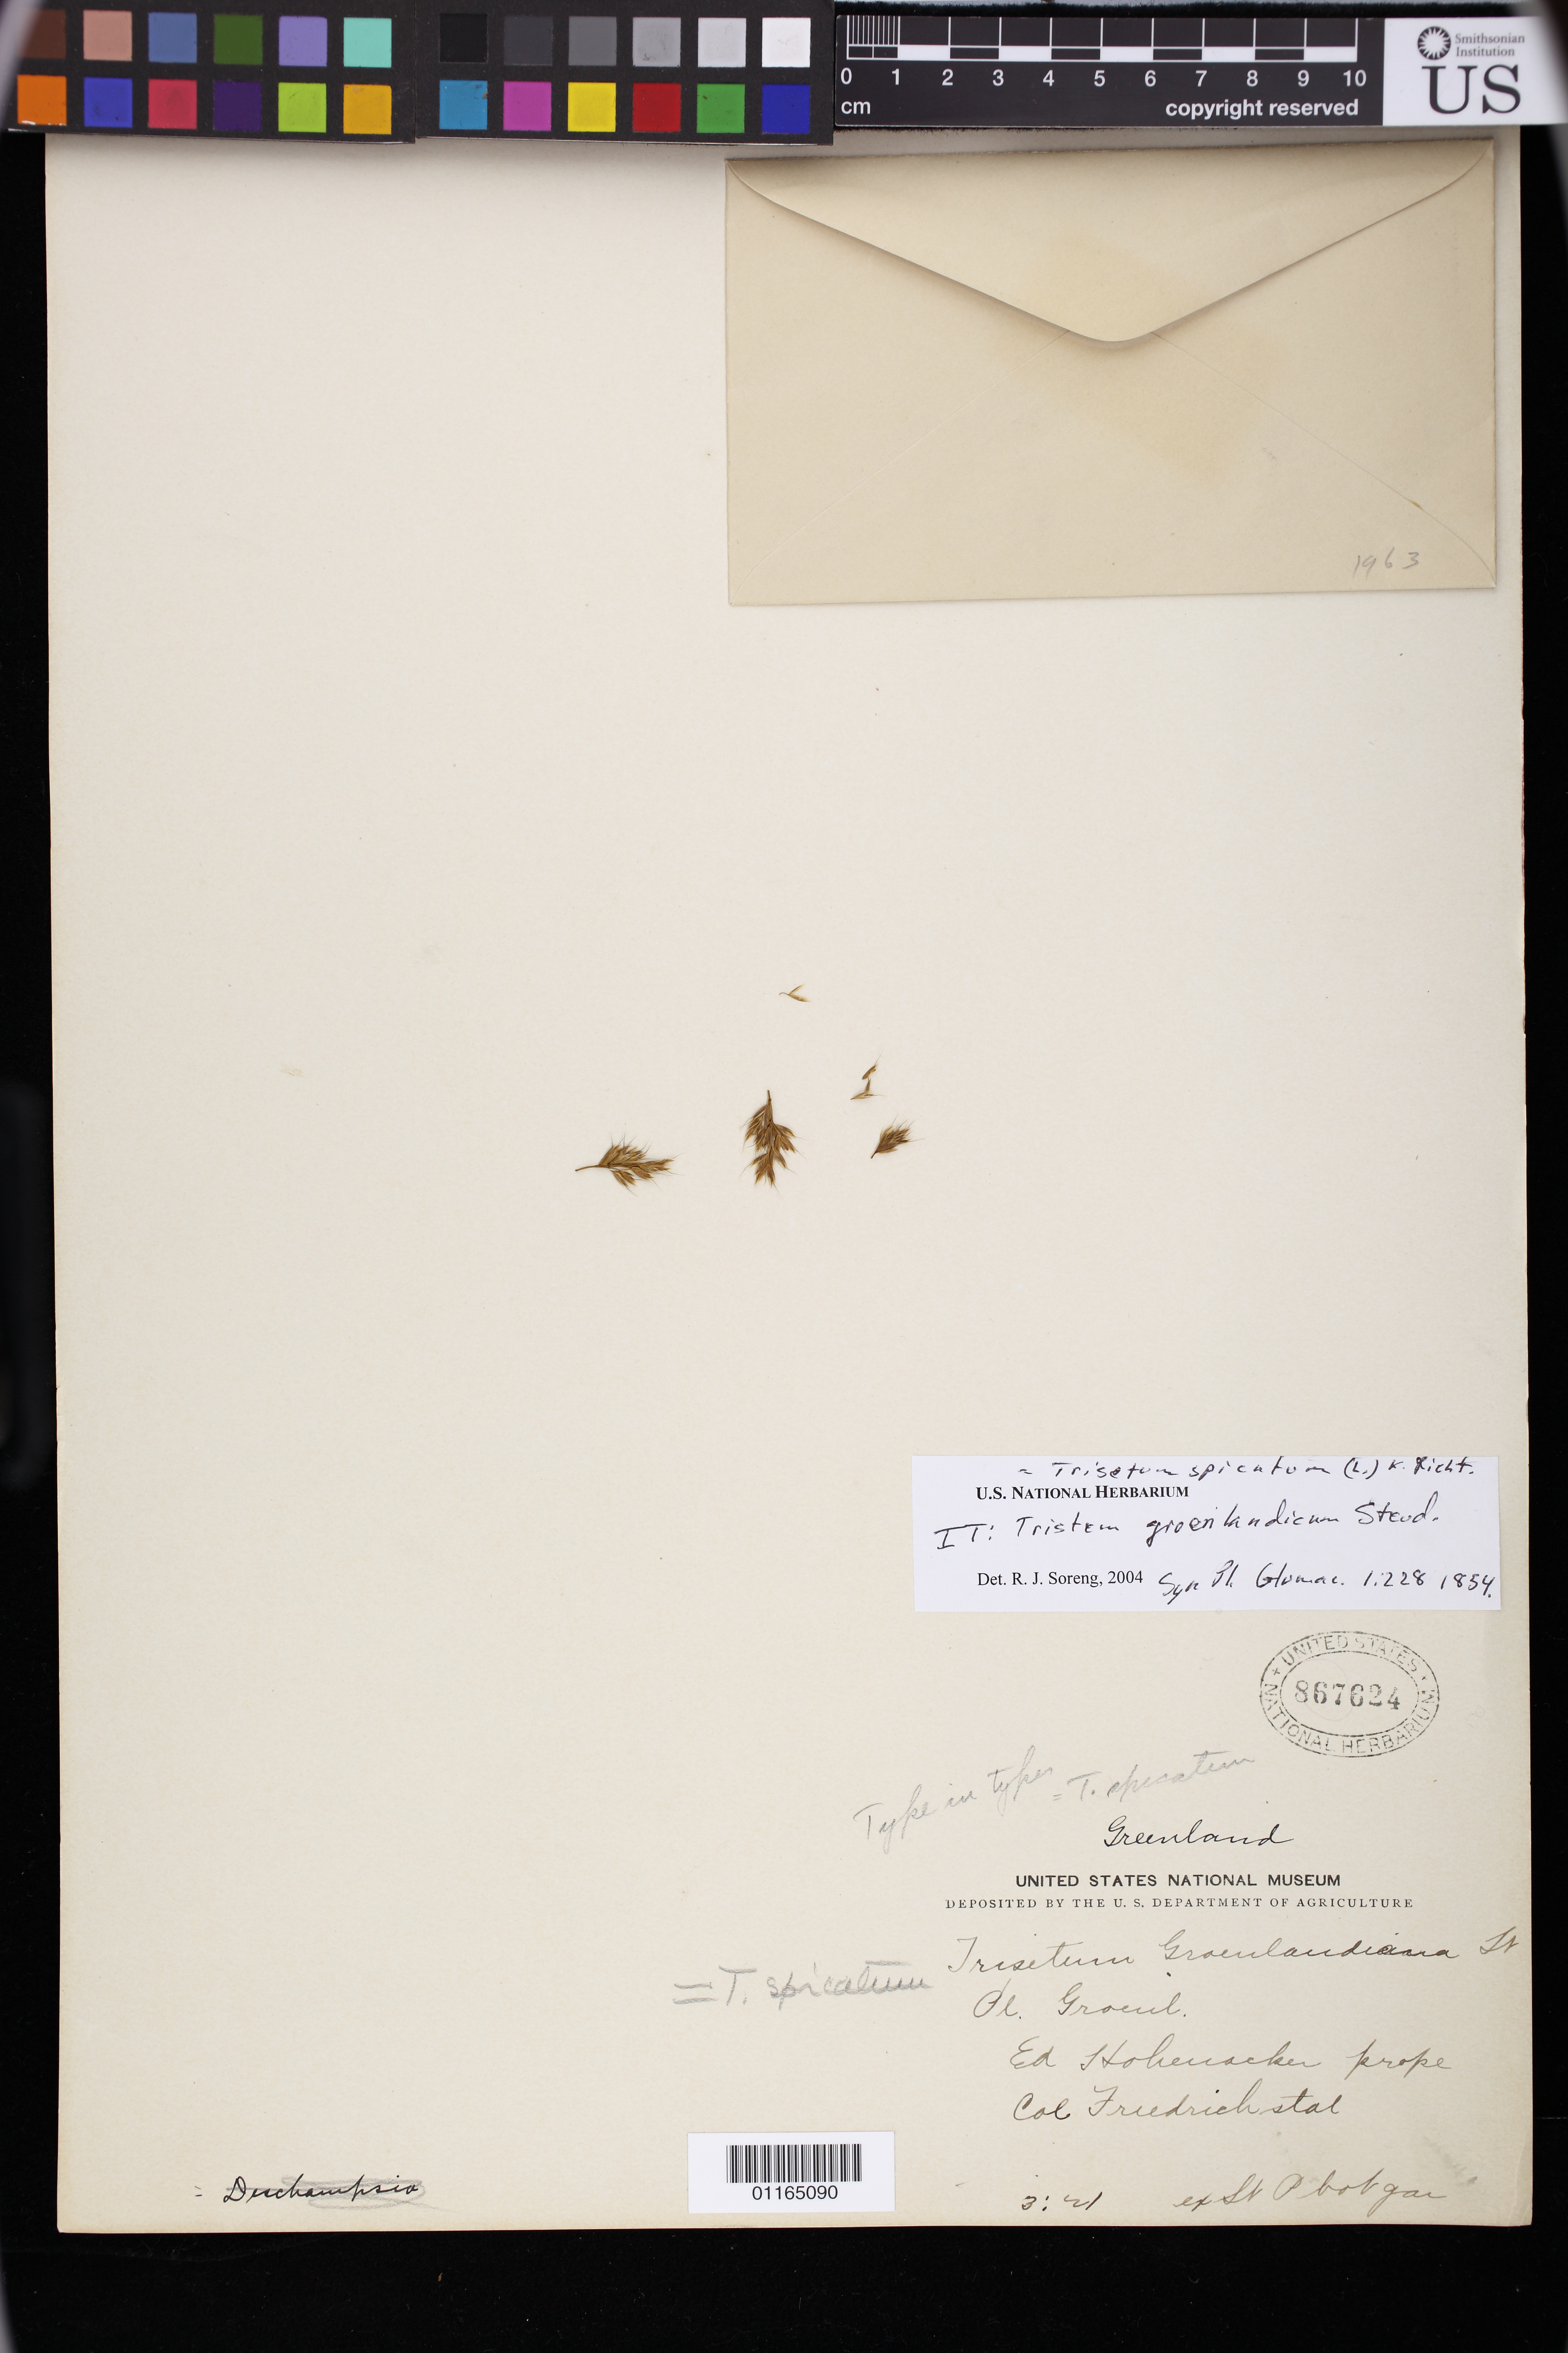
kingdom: Plantae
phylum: Tracheophyta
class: Liliopsida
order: Poales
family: Poaceae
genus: Trisetum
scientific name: Trisetum groenlandicum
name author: Steud.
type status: Type Collection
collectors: E. Hohenacker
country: Greenland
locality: prope Friedrichstal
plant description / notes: Fragmentary material of type specimen ex herb. St. Petersburg (LE). Another (syn?)type of this name is mounted on a sheet with Trisetum labradoricum Steud. (USNH 100341, barcode 01165071.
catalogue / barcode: US 867624